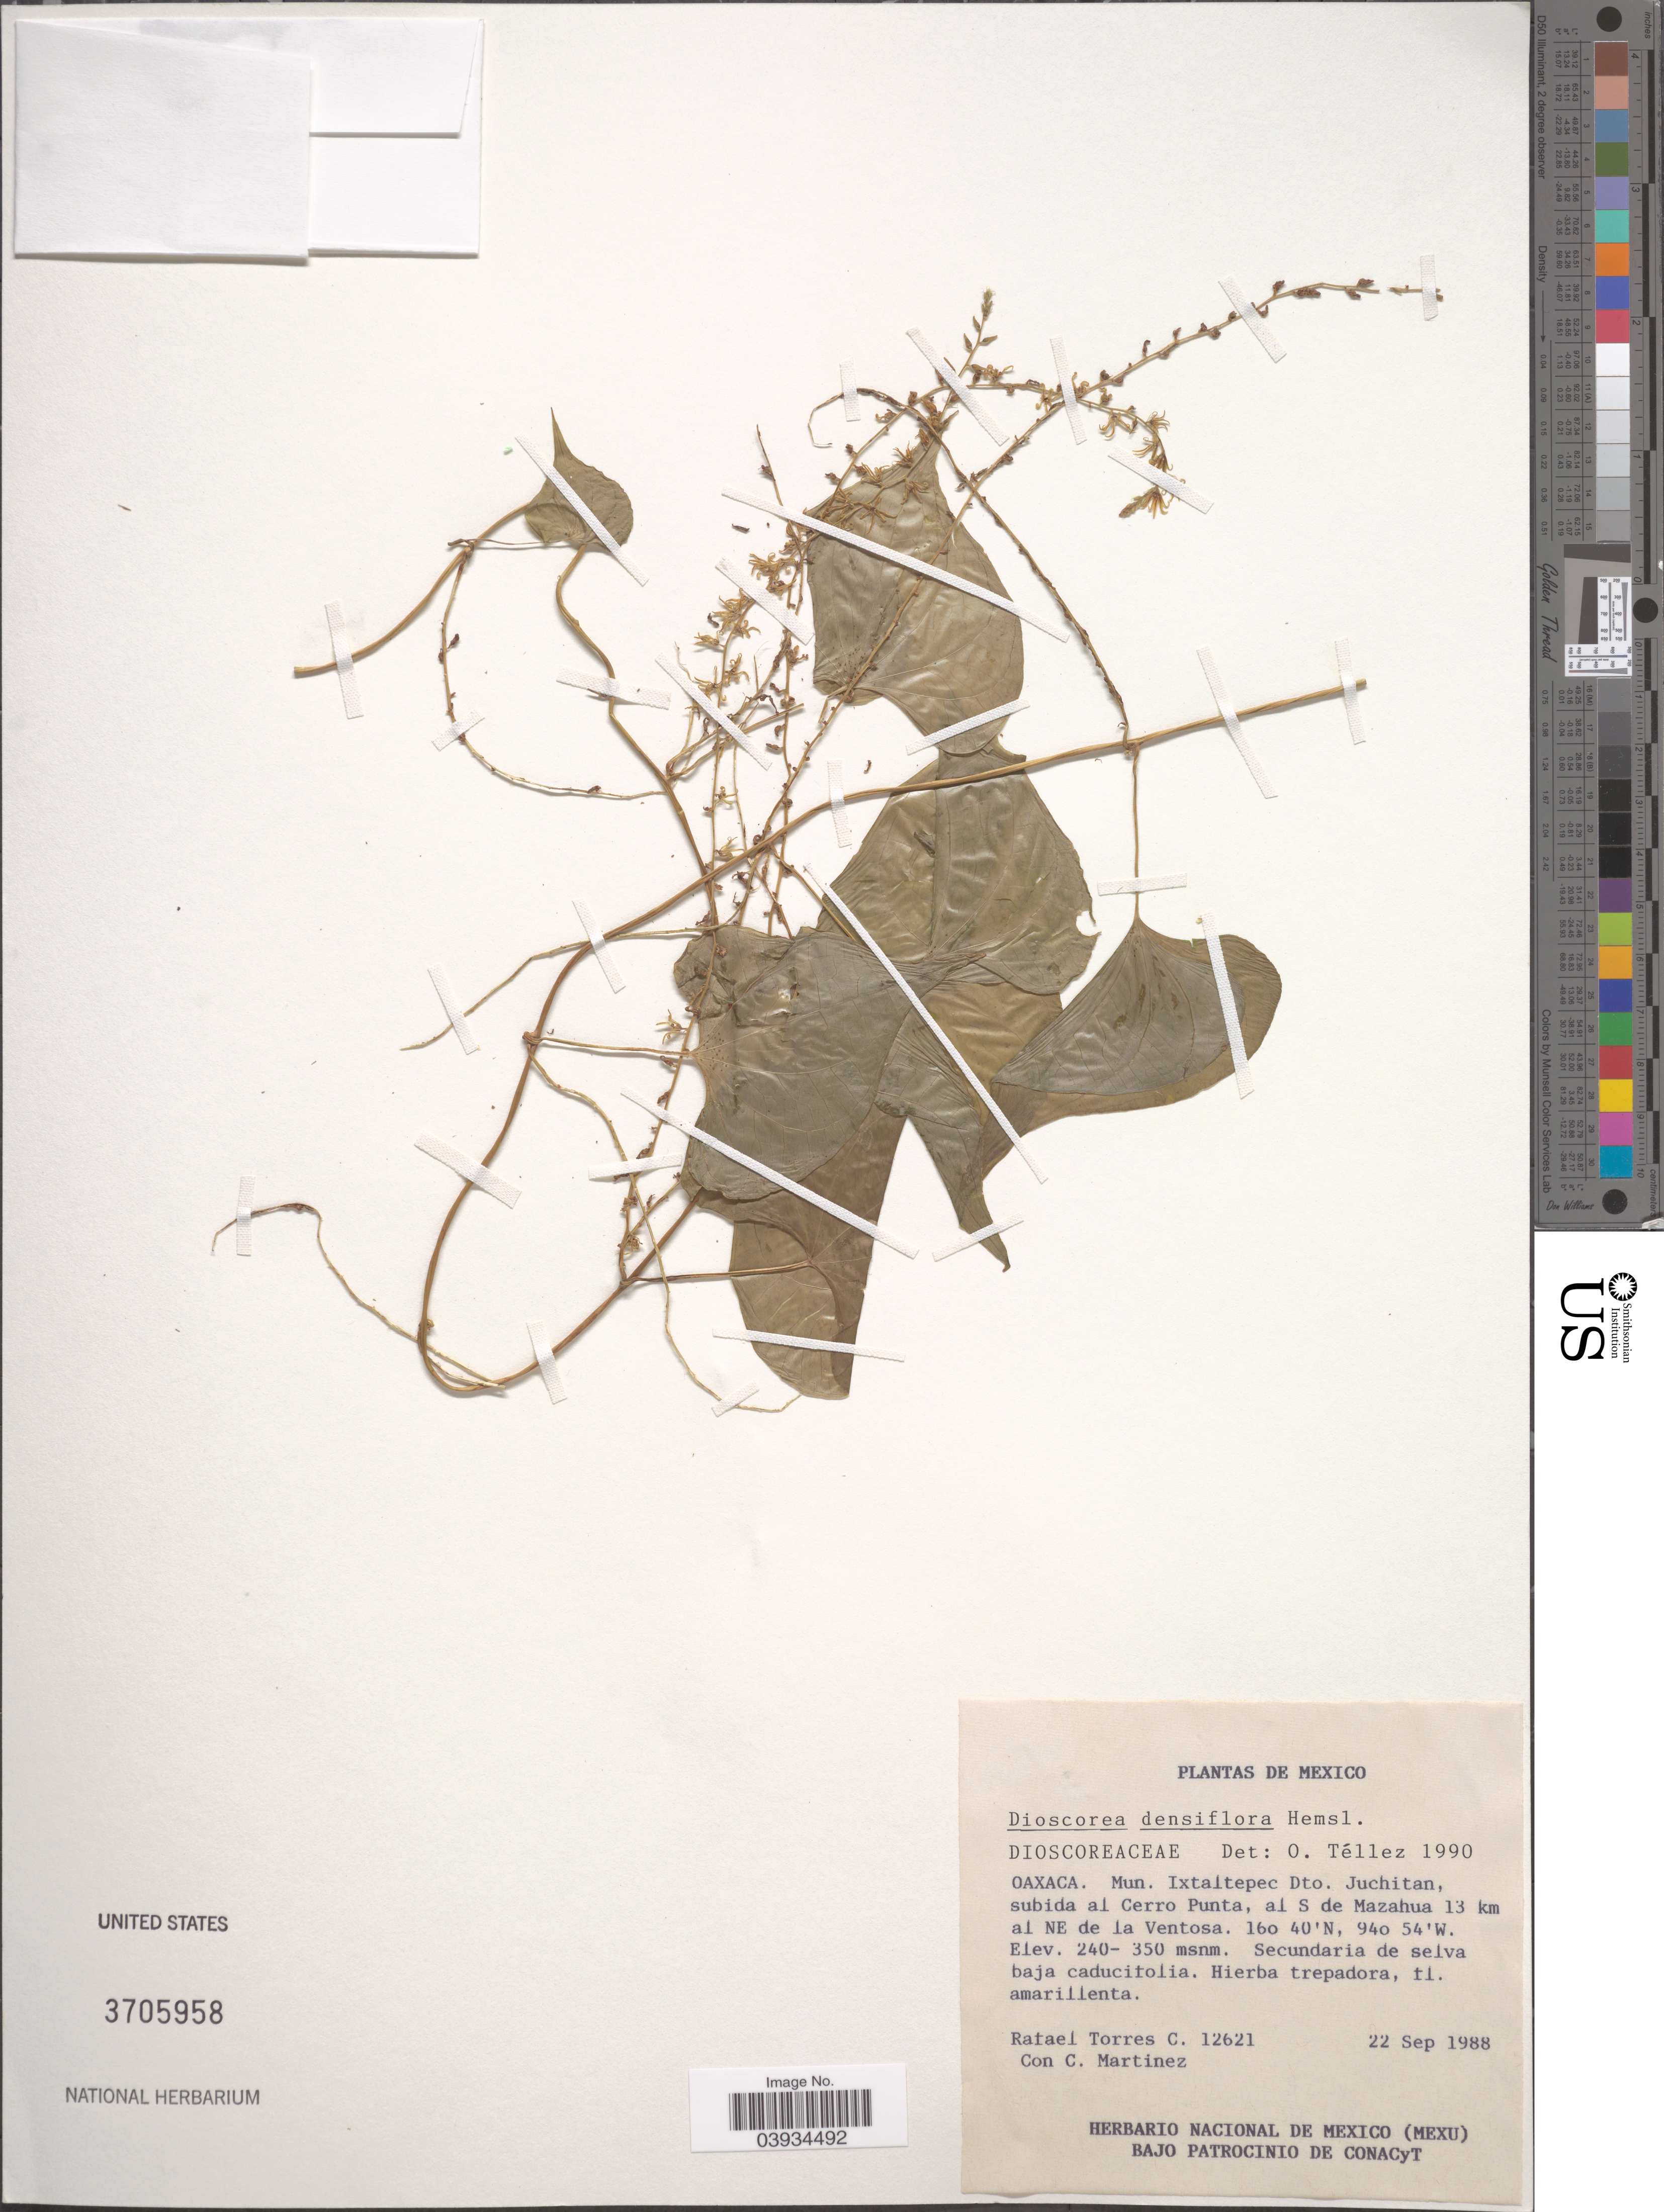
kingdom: Plantae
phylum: Tracheophyta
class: Liliopsida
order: Dioscoreales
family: Dioscoreaceae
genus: Dioscorea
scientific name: Dioscorea densiflora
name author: Hemsl.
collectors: R. Torres C. & C. Martínez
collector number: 12621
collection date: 1988-09-22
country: Mexico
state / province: Oaxaca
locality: Mun. Ixtaltepec Dto. Juchitan, subida al Cerro Punta, al S de Mazahua 13 km al NE de la Ventosa.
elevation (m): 240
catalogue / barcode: US 3705958